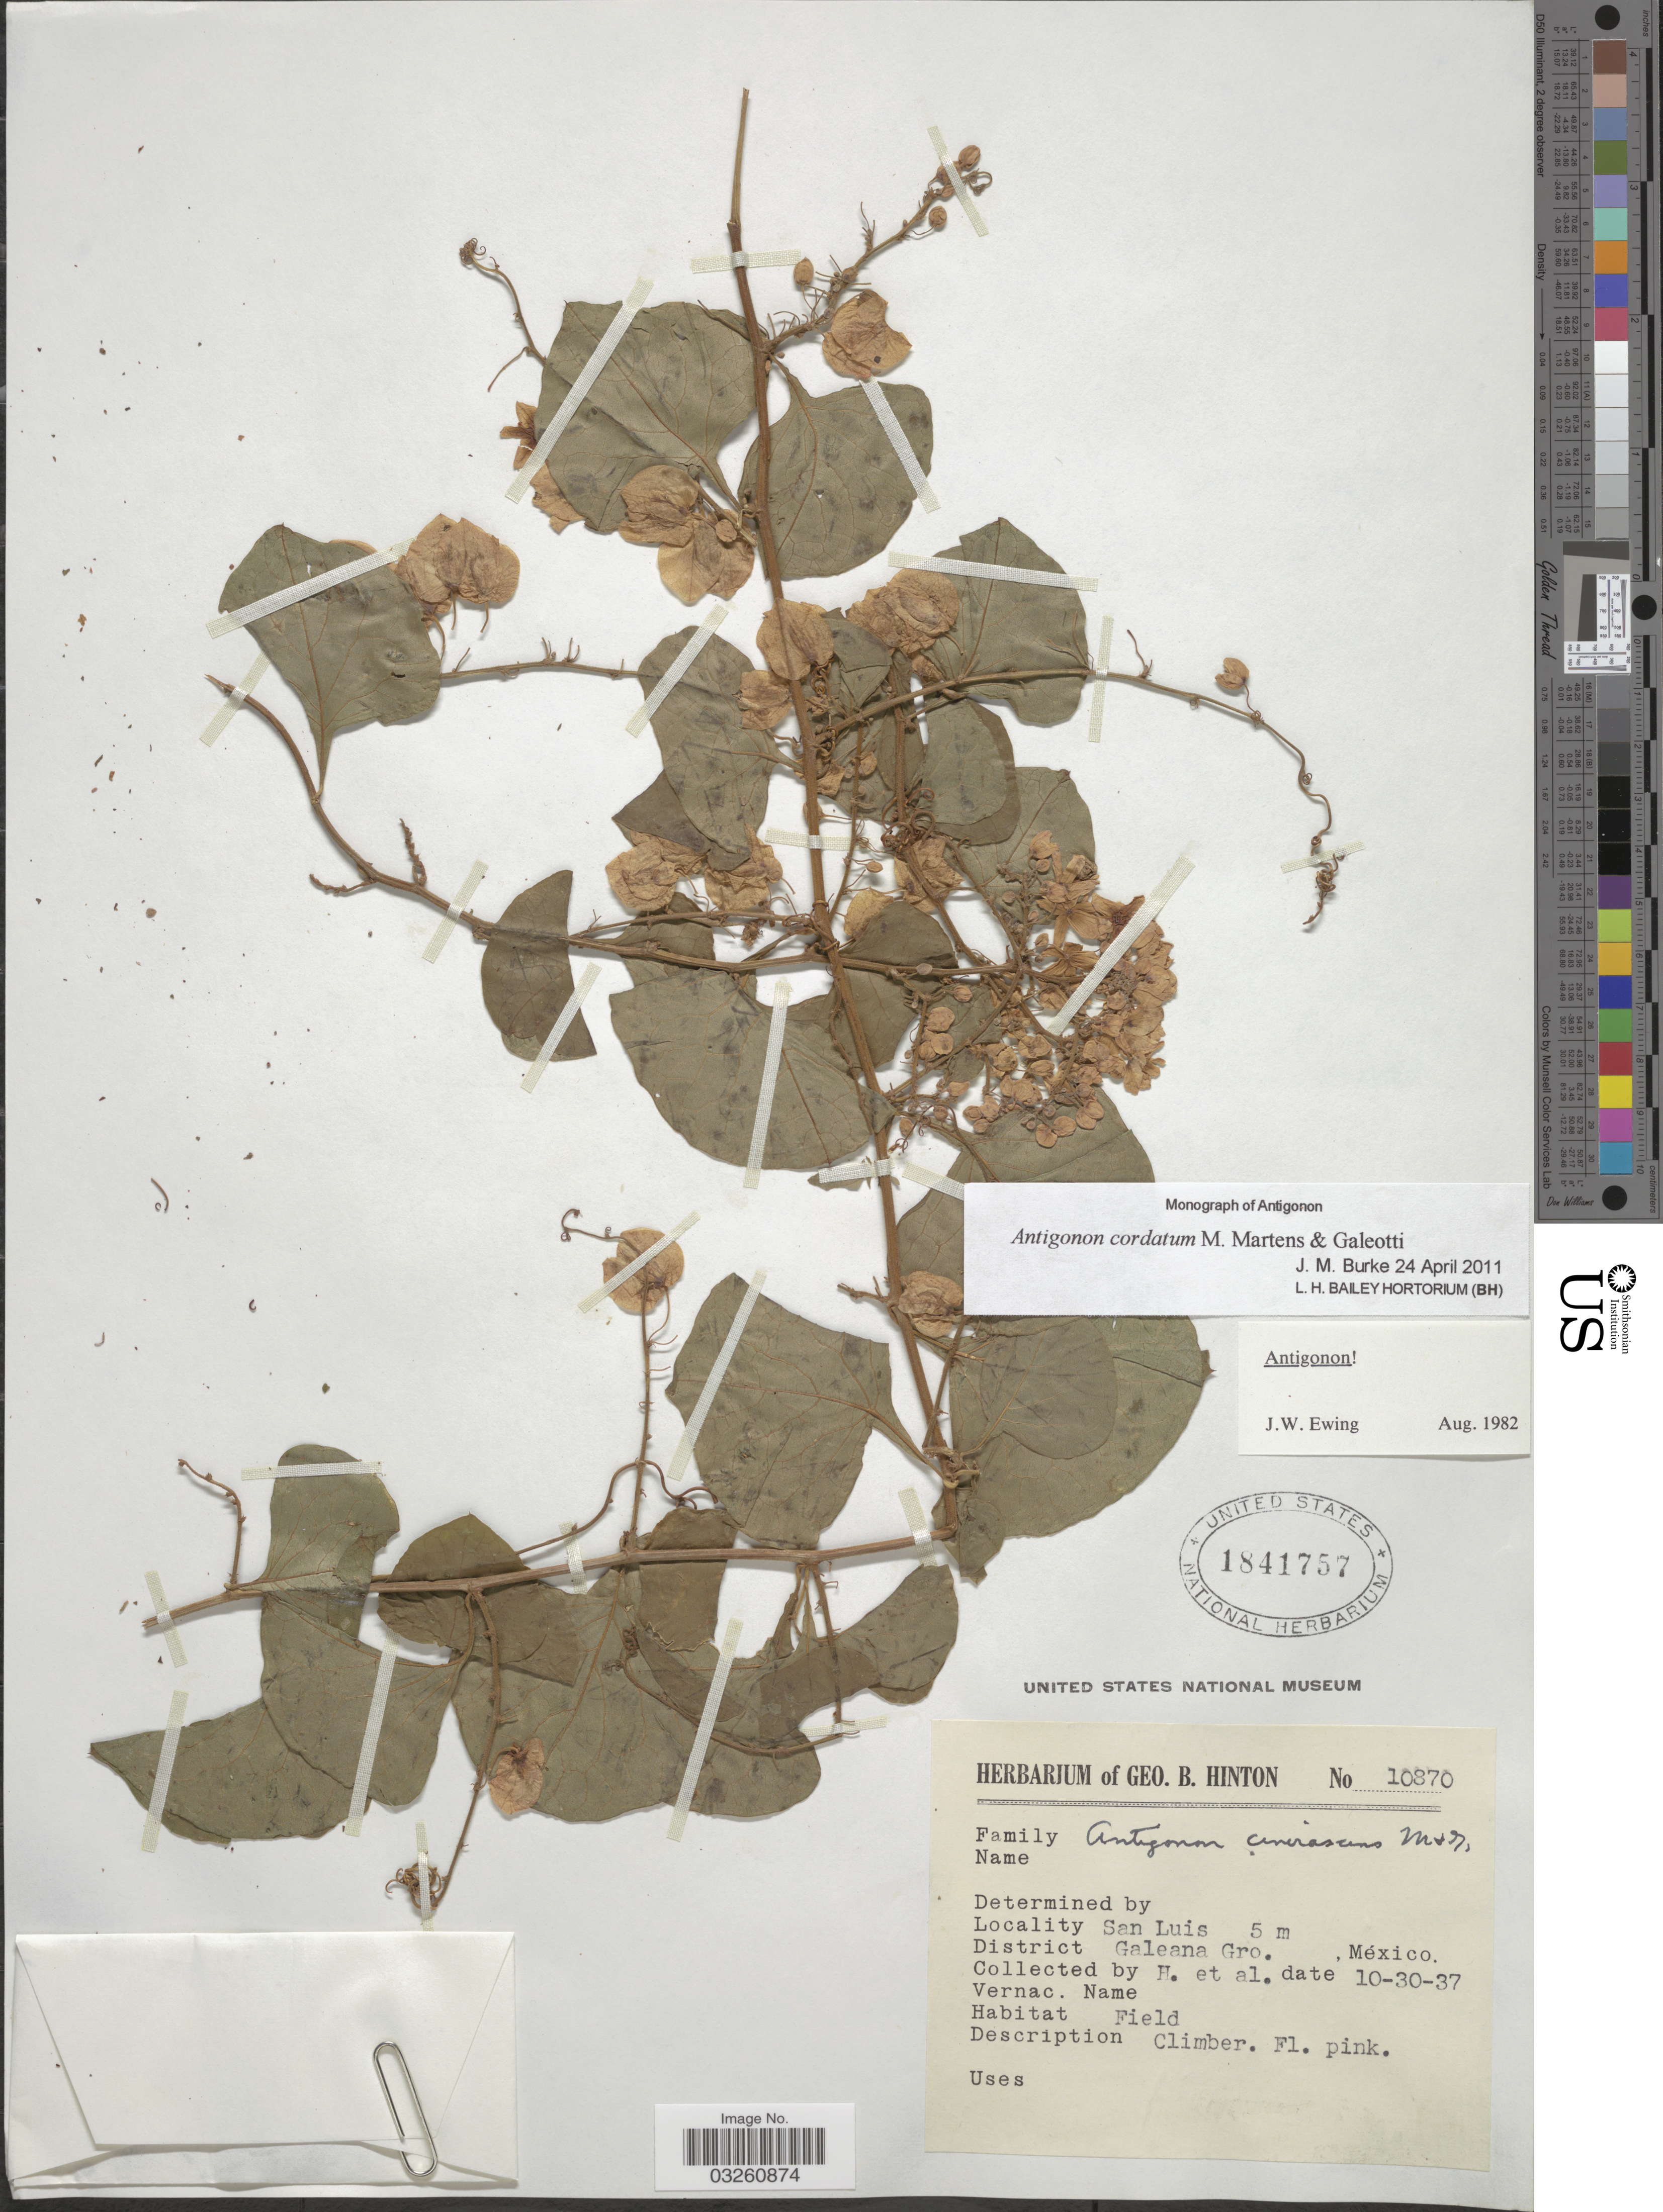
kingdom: Plantae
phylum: Tracheophyta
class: Magnoliopsida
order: Caryophyllales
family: Polygonaceae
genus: Antigonon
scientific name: Antigonon cordatum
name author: M. Martens & Galeotti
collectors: G. B. Hinton & et al.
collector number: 10870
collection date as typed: Transcribed d/m/y: 30/10/37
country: Mexico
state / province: Guerrero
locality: San Luis. District Galeana.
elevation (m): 5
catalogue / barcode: US 1841757